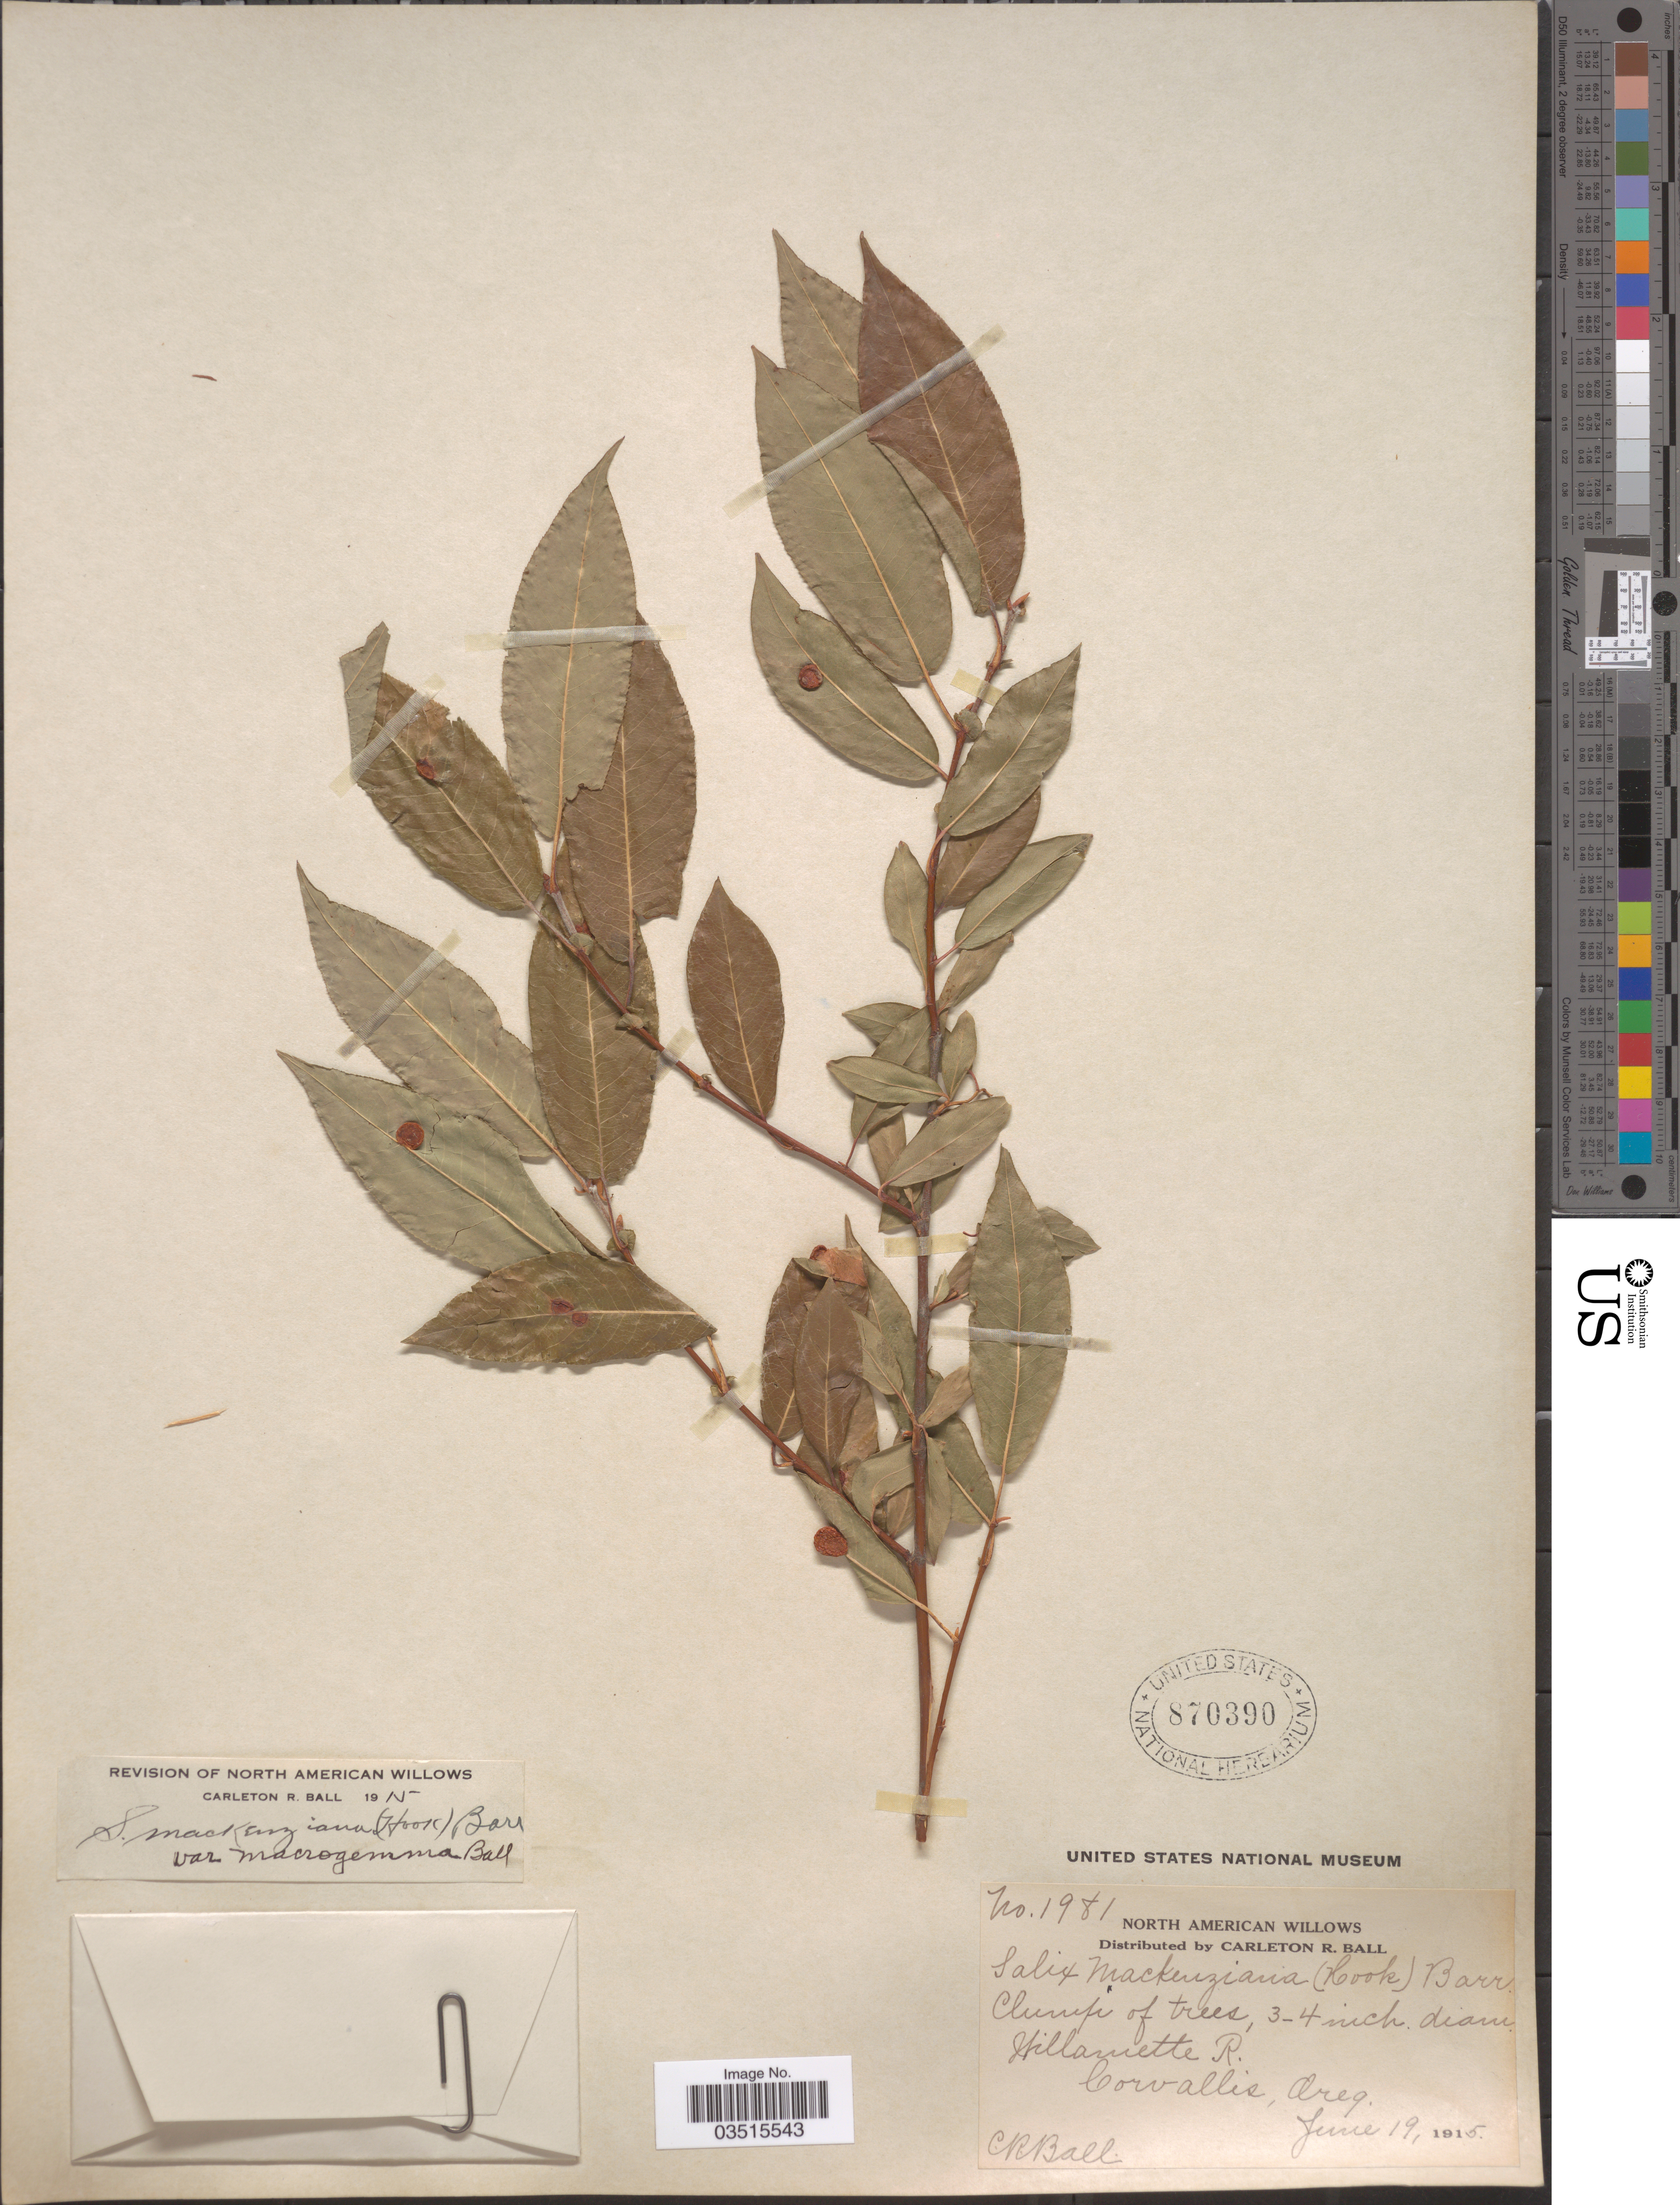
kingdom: Plantae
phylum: Tracheophyta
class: Magnoliopsida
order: Malpighiales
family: Salicaceae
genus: Salix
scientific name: Salix mackenzieana var. macrogemma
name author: C.R. Ball in Piper & Beattie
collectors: C. R. Ball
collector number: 1981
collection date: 1915-06-19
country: United States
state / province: Oregon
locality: Willamette R., Corvallis.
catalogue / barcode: US 870390